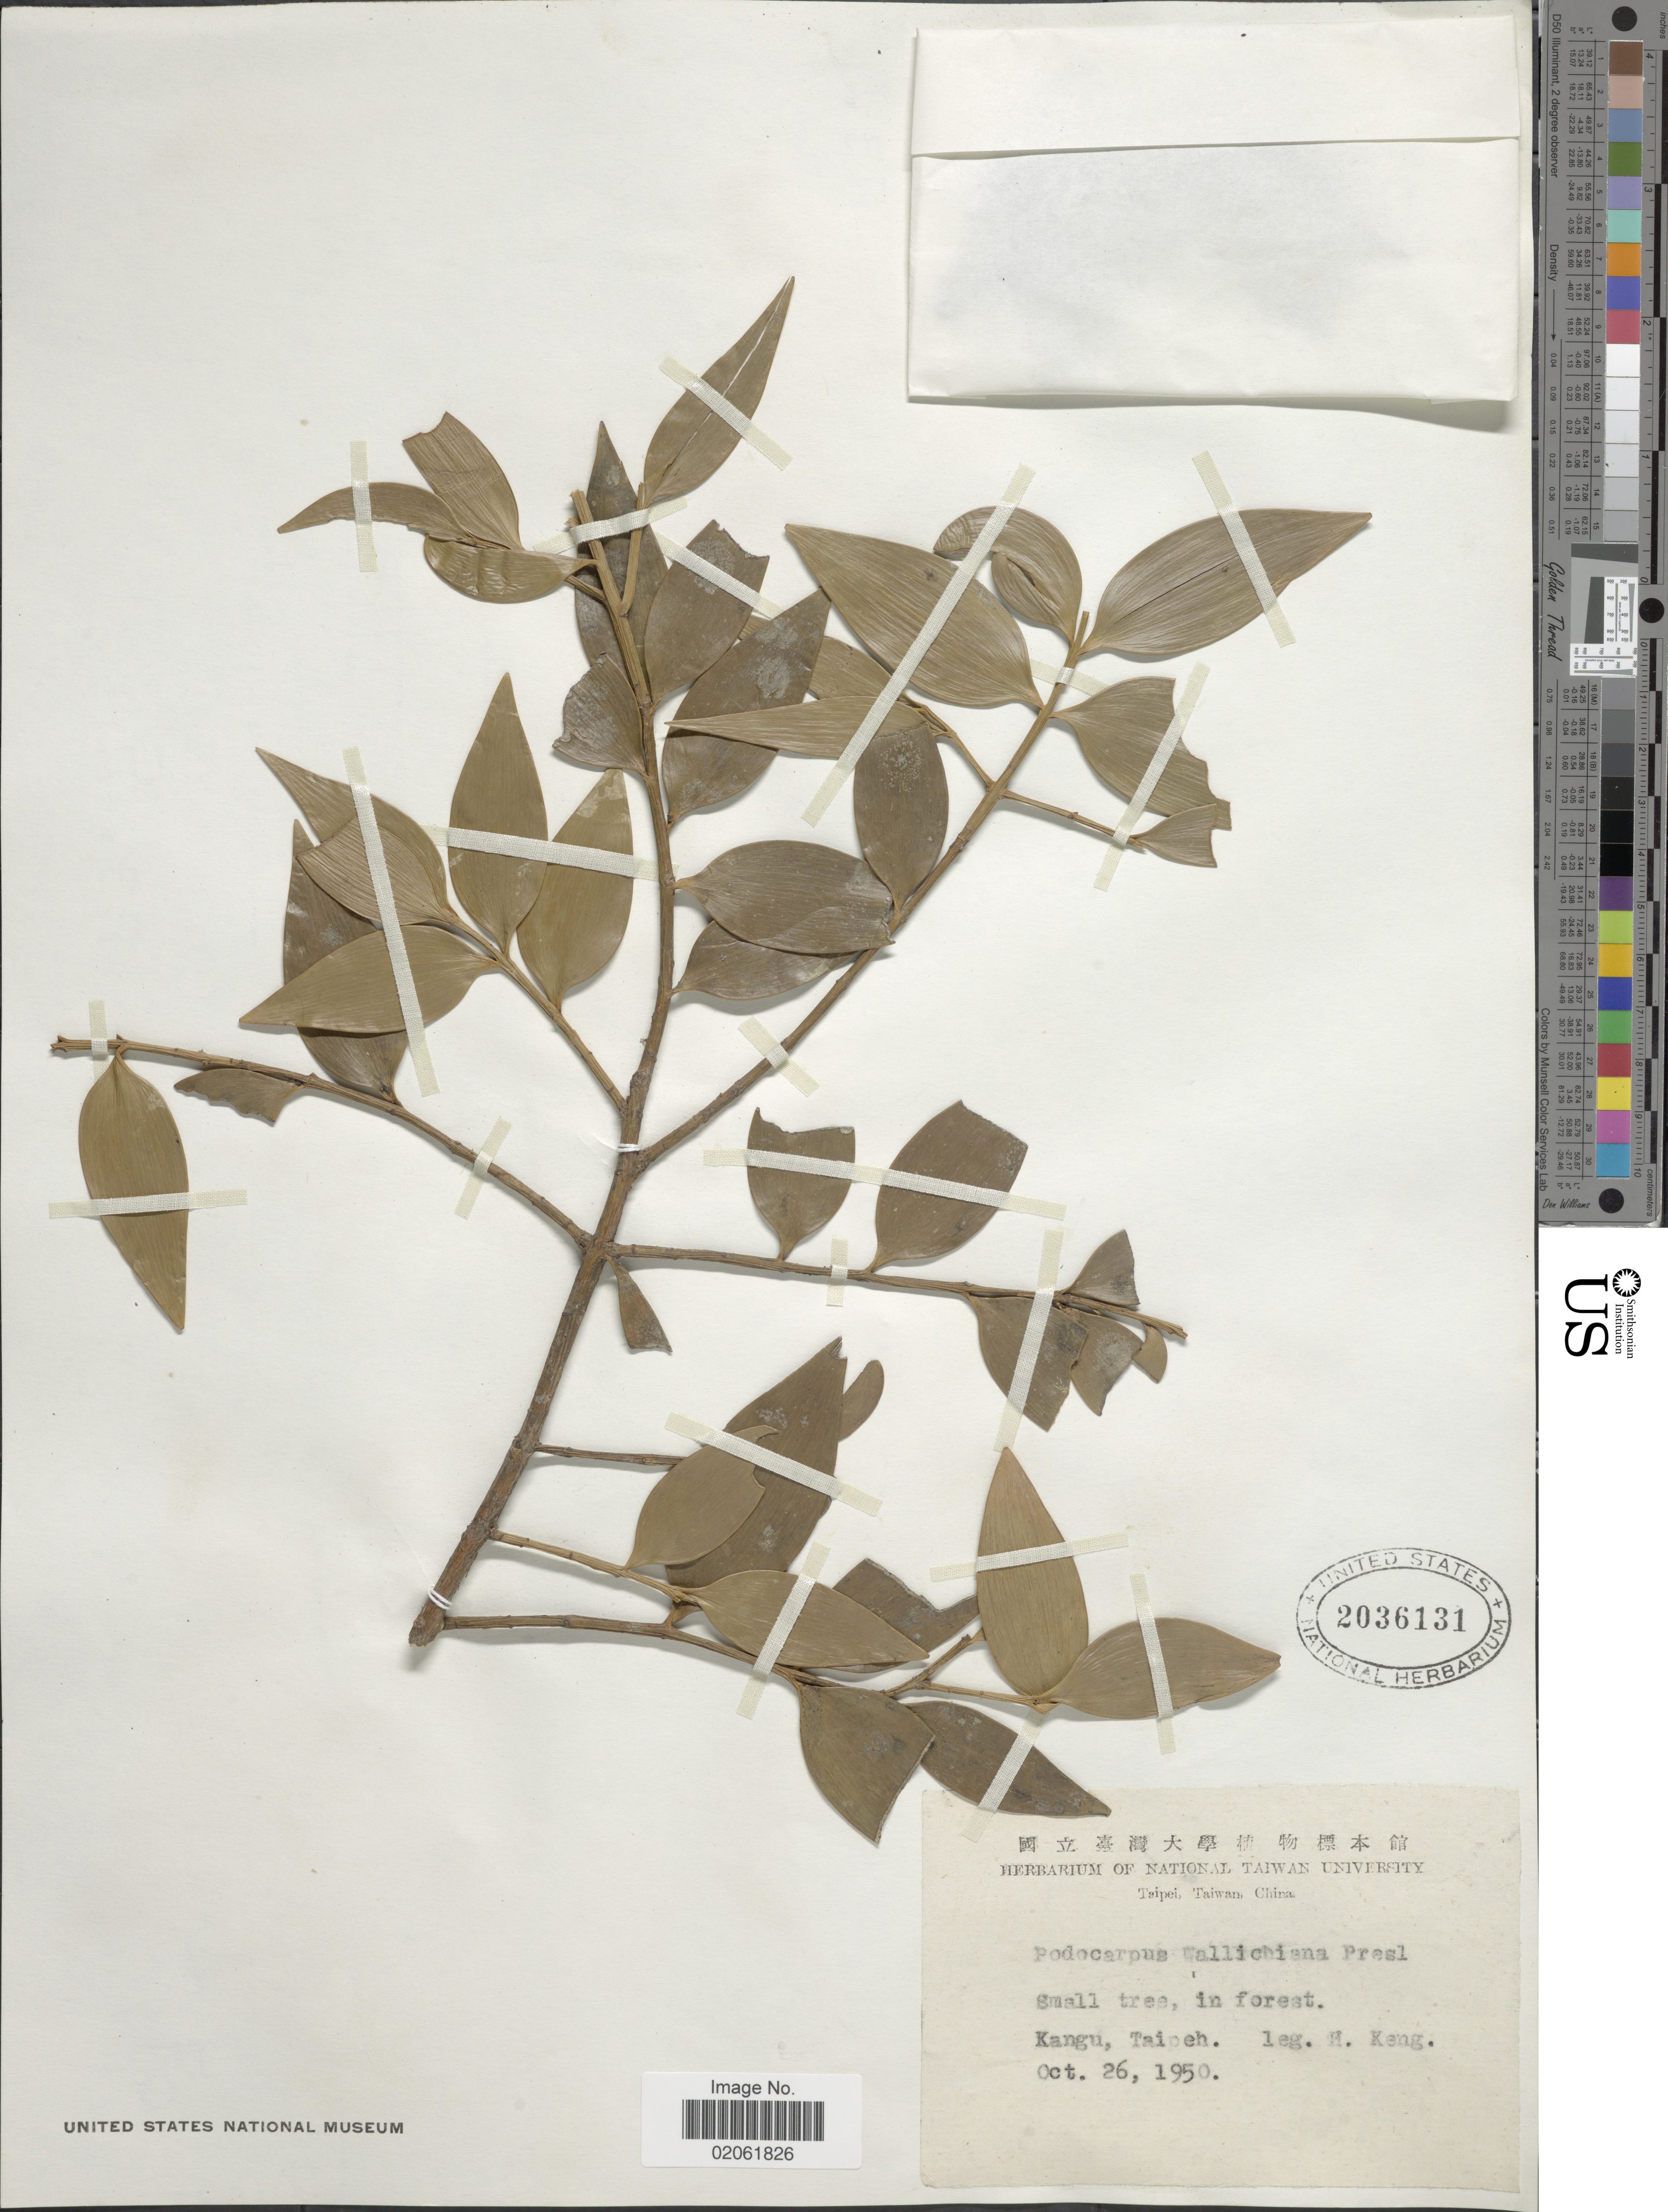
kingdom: Plantae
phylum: Tracheophyta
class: Pinopsida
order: Pinales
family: Podocarpaceae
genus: Podocarpus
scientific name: Podocarpus nagi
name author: (Thunb.) Pilg.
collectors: H. Keng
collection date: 1950-10-26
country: Taiwan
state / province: Taipei City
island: Taiwan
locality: Kangu, Taipeh.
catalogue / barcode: US 2036131